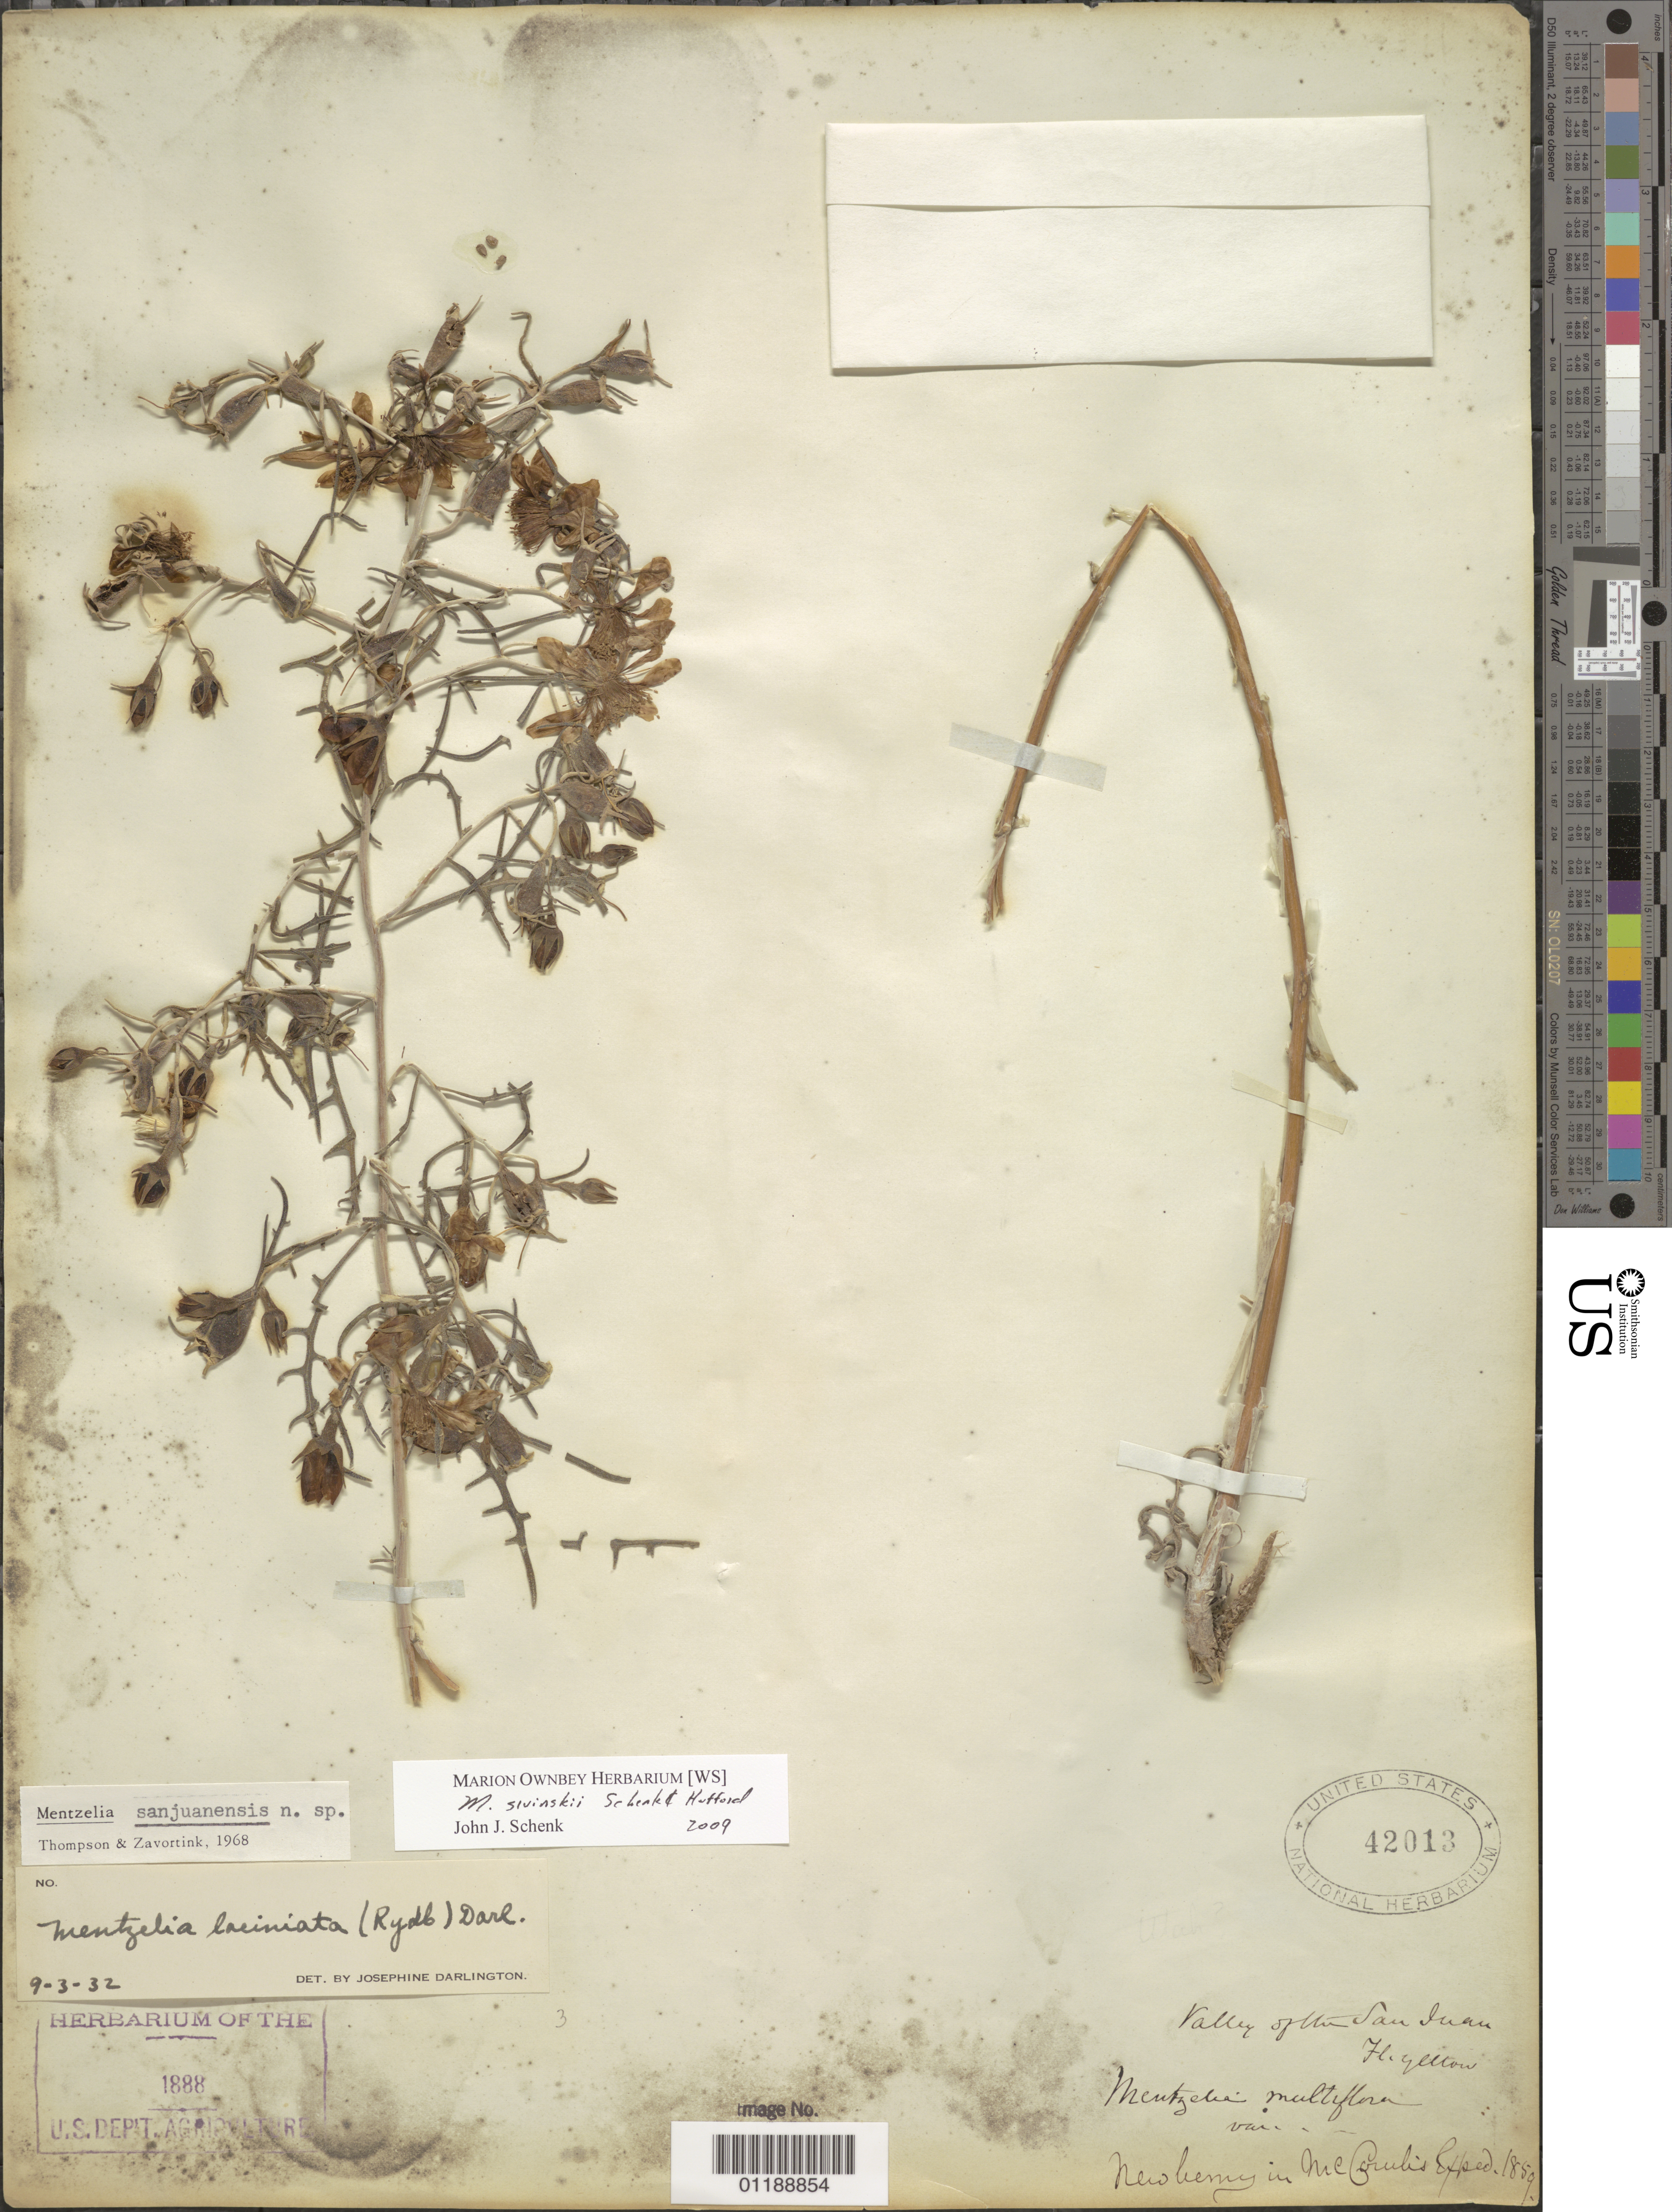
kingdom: Plantae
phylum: Tracheophyta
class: Magnoliopsida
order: Cornales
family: Loasaceae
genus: Mentzelia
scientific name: Mentzelia sivinskii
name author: J.J. Schenk & L. Hufford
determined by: Schenk, John J.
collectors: J. S. Newberry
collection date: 1859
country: United States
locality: Valley of San Juan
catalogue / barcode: US 42013